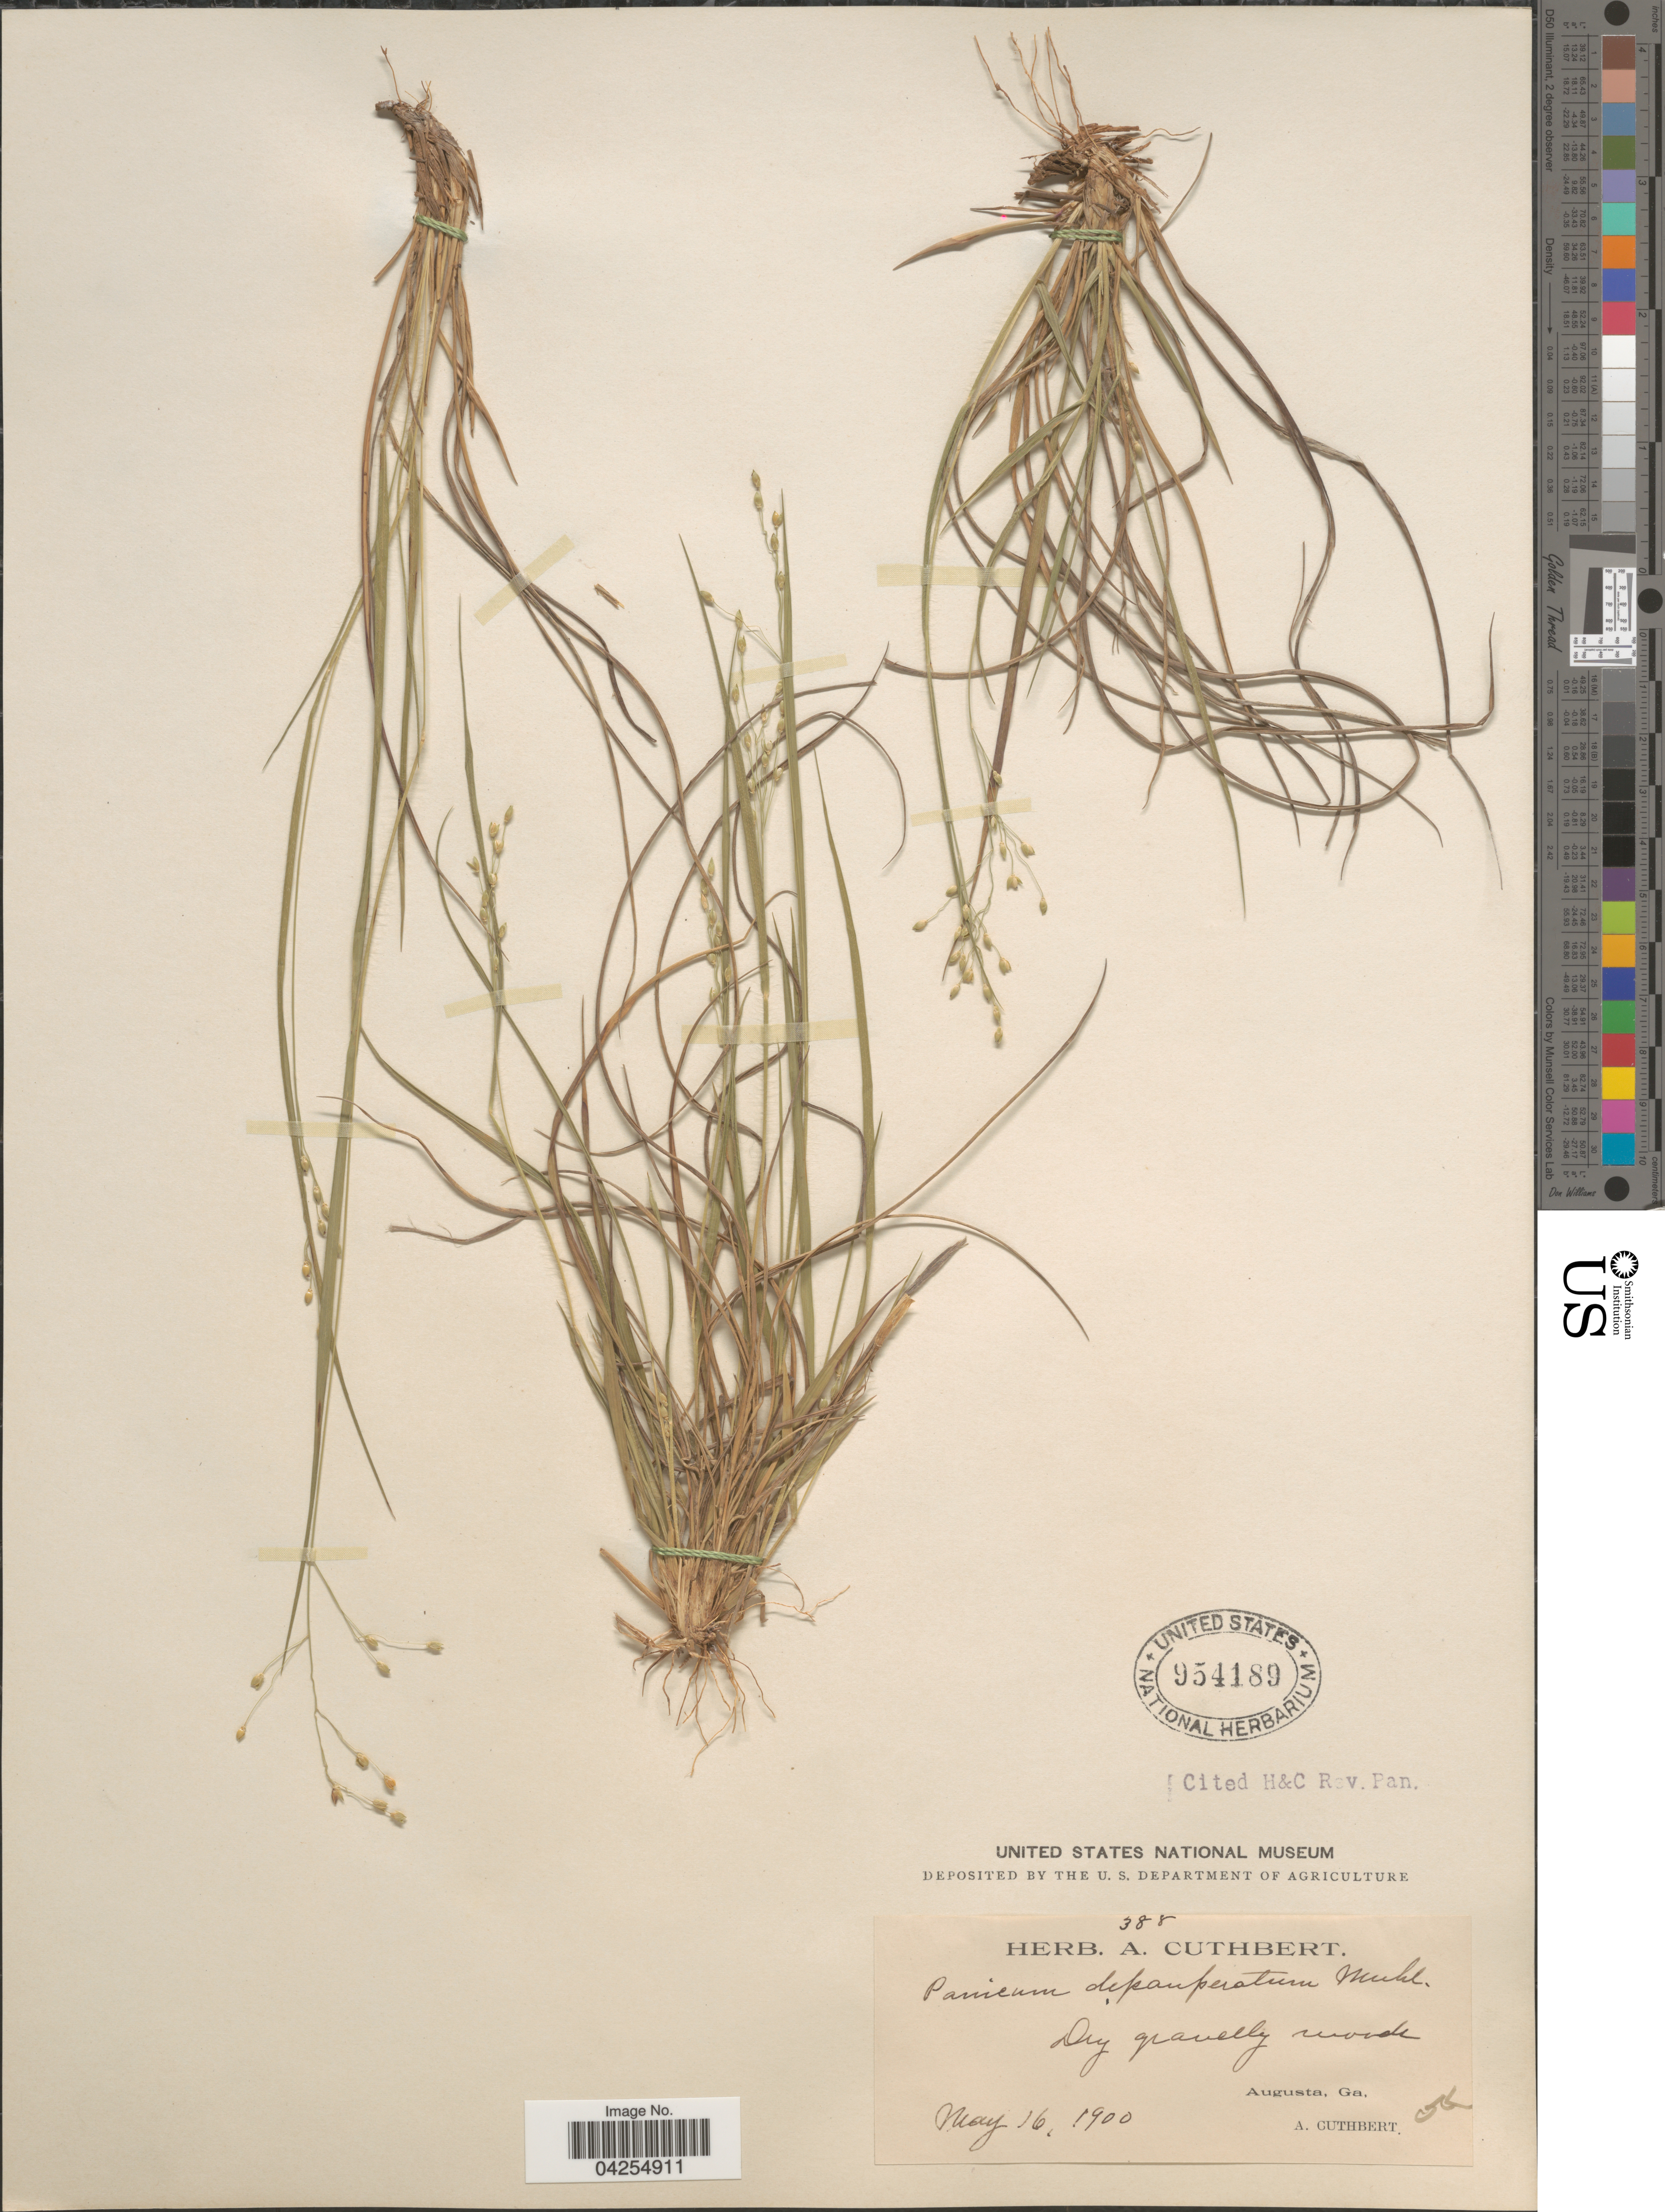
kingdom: Plantae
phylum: Tracheophyta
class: Liliopsida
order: Poales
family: Poaceae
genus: Dichanthelium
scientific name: Dichanthelium depauperatum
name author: (Muhl.) Gould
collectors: A. Cuthbert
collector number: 388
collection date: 1900-05-16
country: United States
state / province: Georgia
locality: Augusta.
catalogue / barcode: US 954189